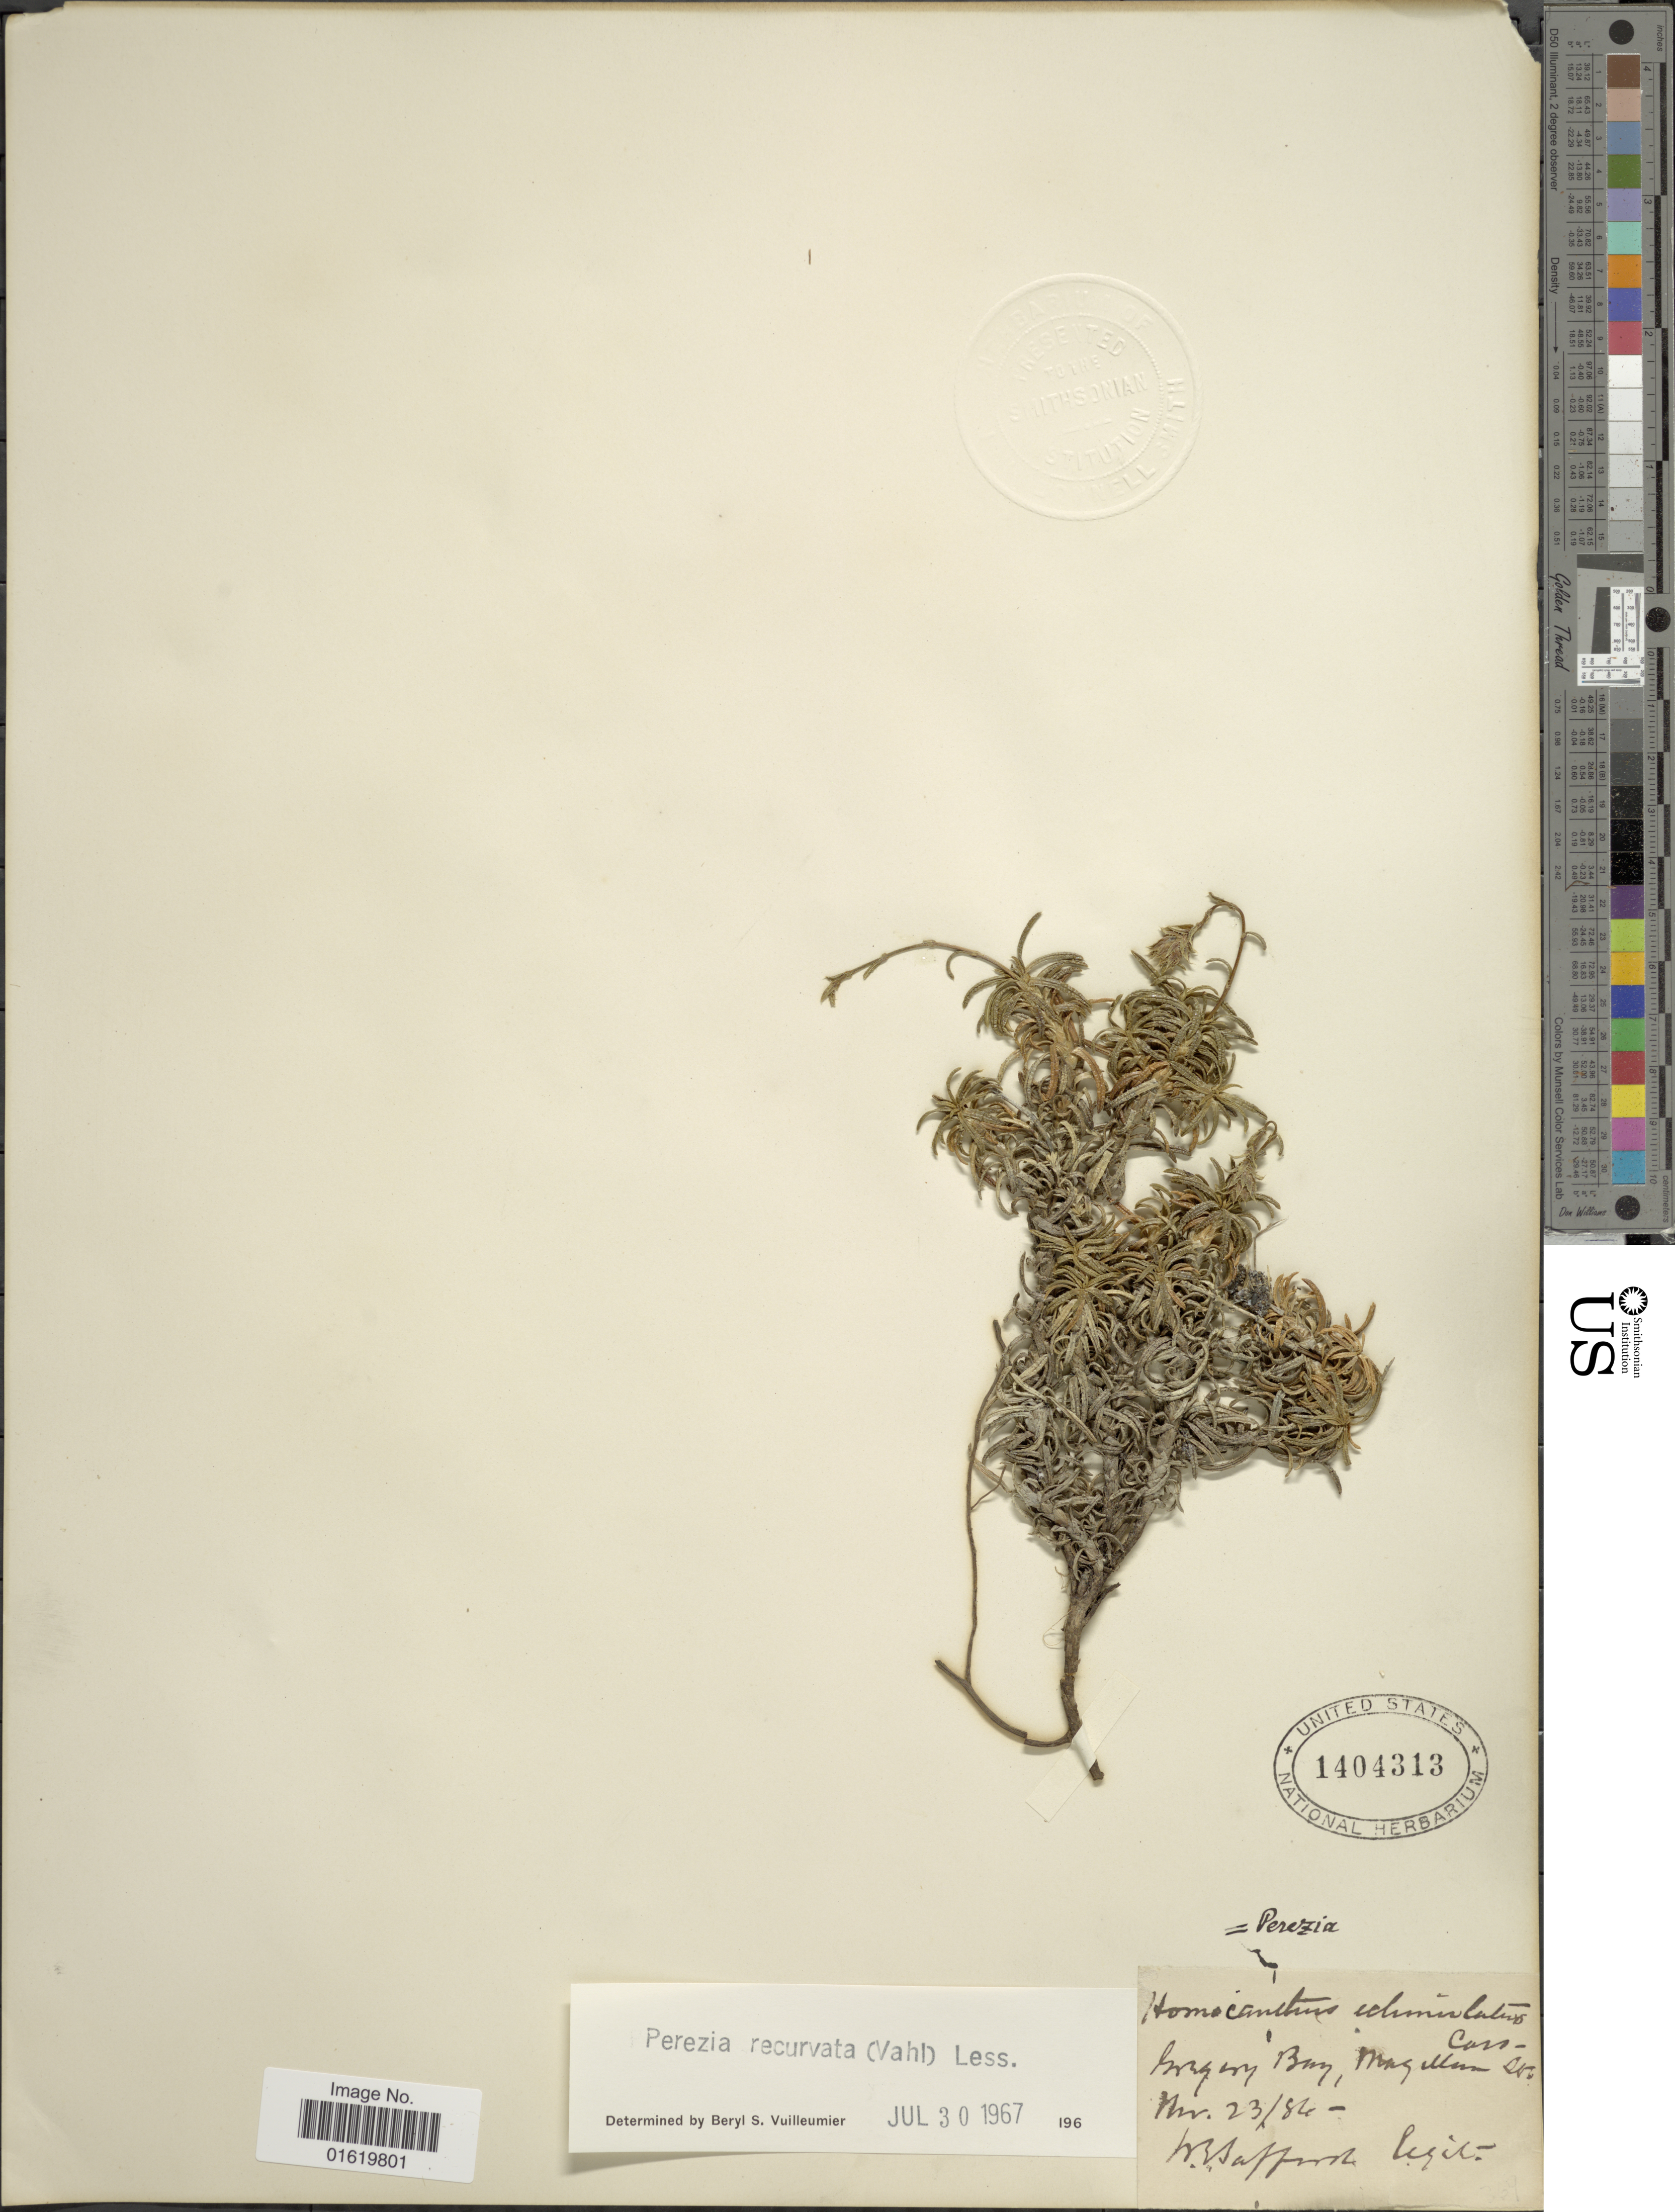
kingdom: Plantae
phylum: Tracheophyta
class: Magnoliopsida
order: Asterales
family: Asteraceae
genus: Perezia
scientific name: Perezia recurvata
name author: Less.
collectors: W. E. Safford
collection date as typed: Transcribed d/m/y: 23/3/86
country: Chile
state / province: Magallanes y de la Antártica Chilena (XII)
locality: Gregory Bay.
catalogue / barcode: US 1404313